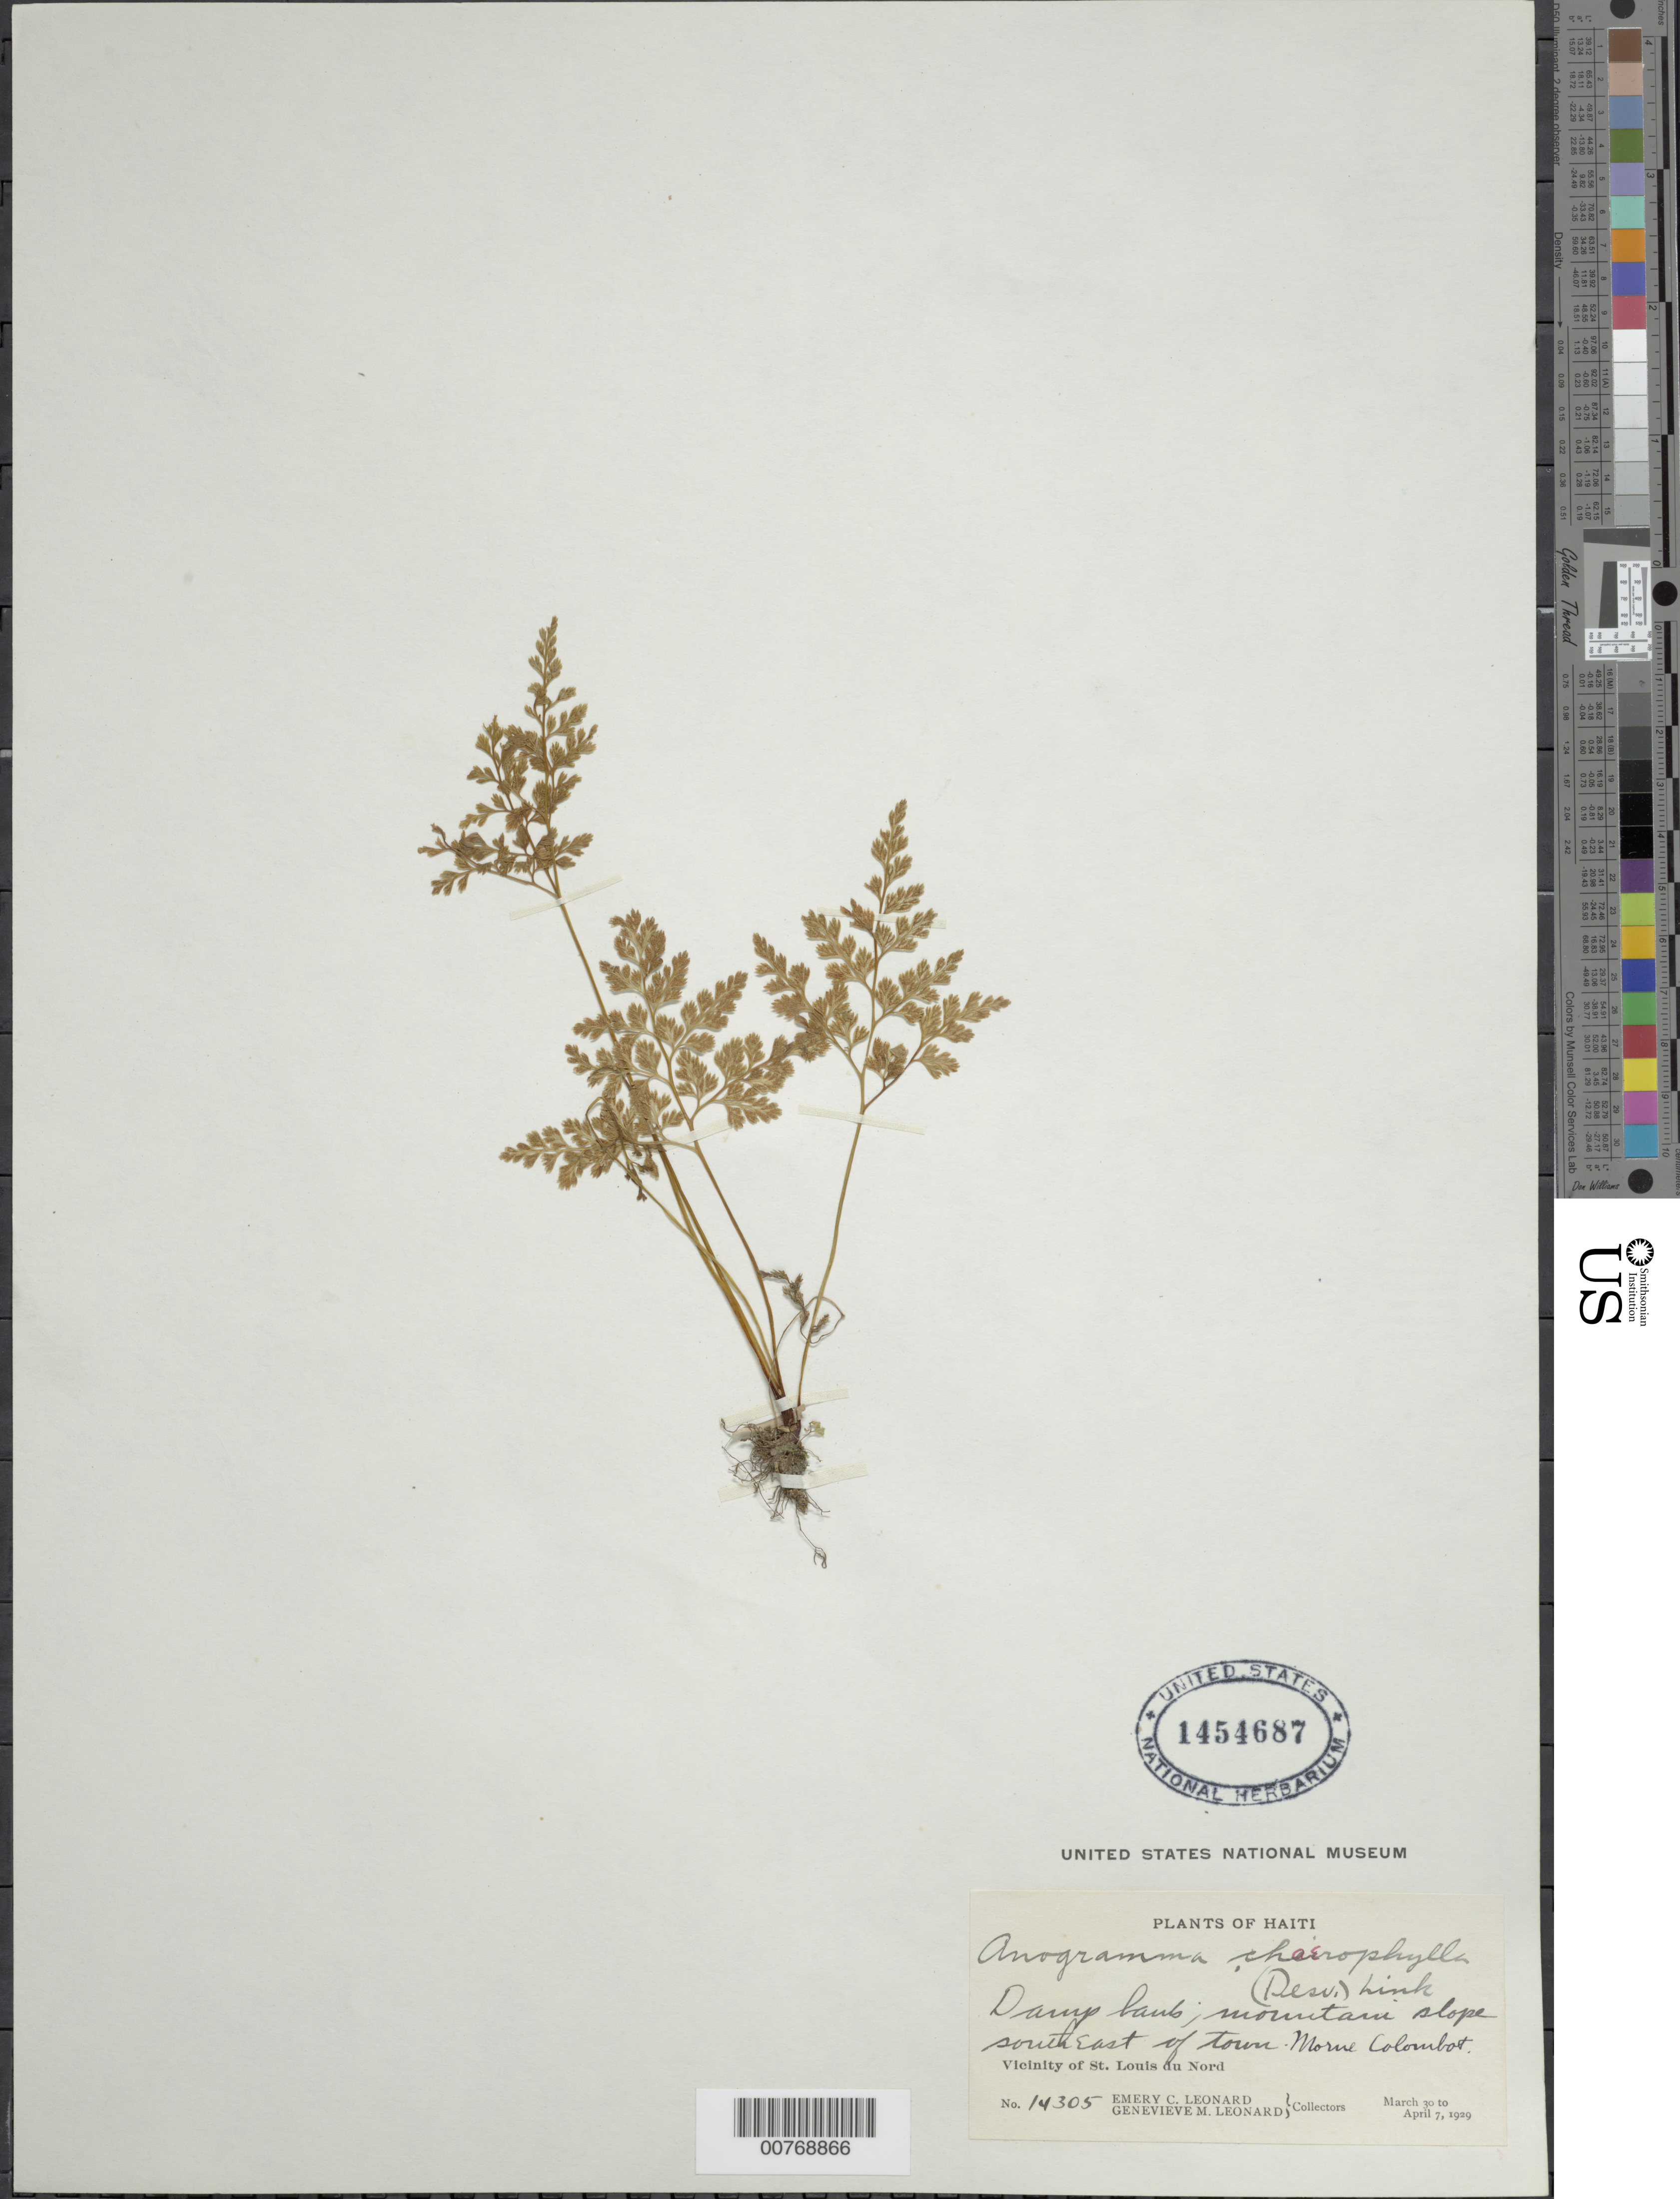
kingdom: Plantae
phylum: Tracheophyta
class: Polypodiopsida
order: Polypodiales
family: Pteridaceae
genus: Anogramma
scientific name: Anogramma chaerophylla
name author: (Desv.) Link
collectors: E. C. Leonard & G. M. Leonard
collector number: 14305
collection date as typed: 30 Mar 1929 07 Apr 1929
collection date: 1929-03-30/1929-04-07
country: Haiti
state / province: Nord-Óuest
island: Hispaniola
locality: Vicinity of St. Louis du Nord, mountain slope SE of town, Morne Colombet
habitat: Damp banks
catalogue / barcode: US 1454687